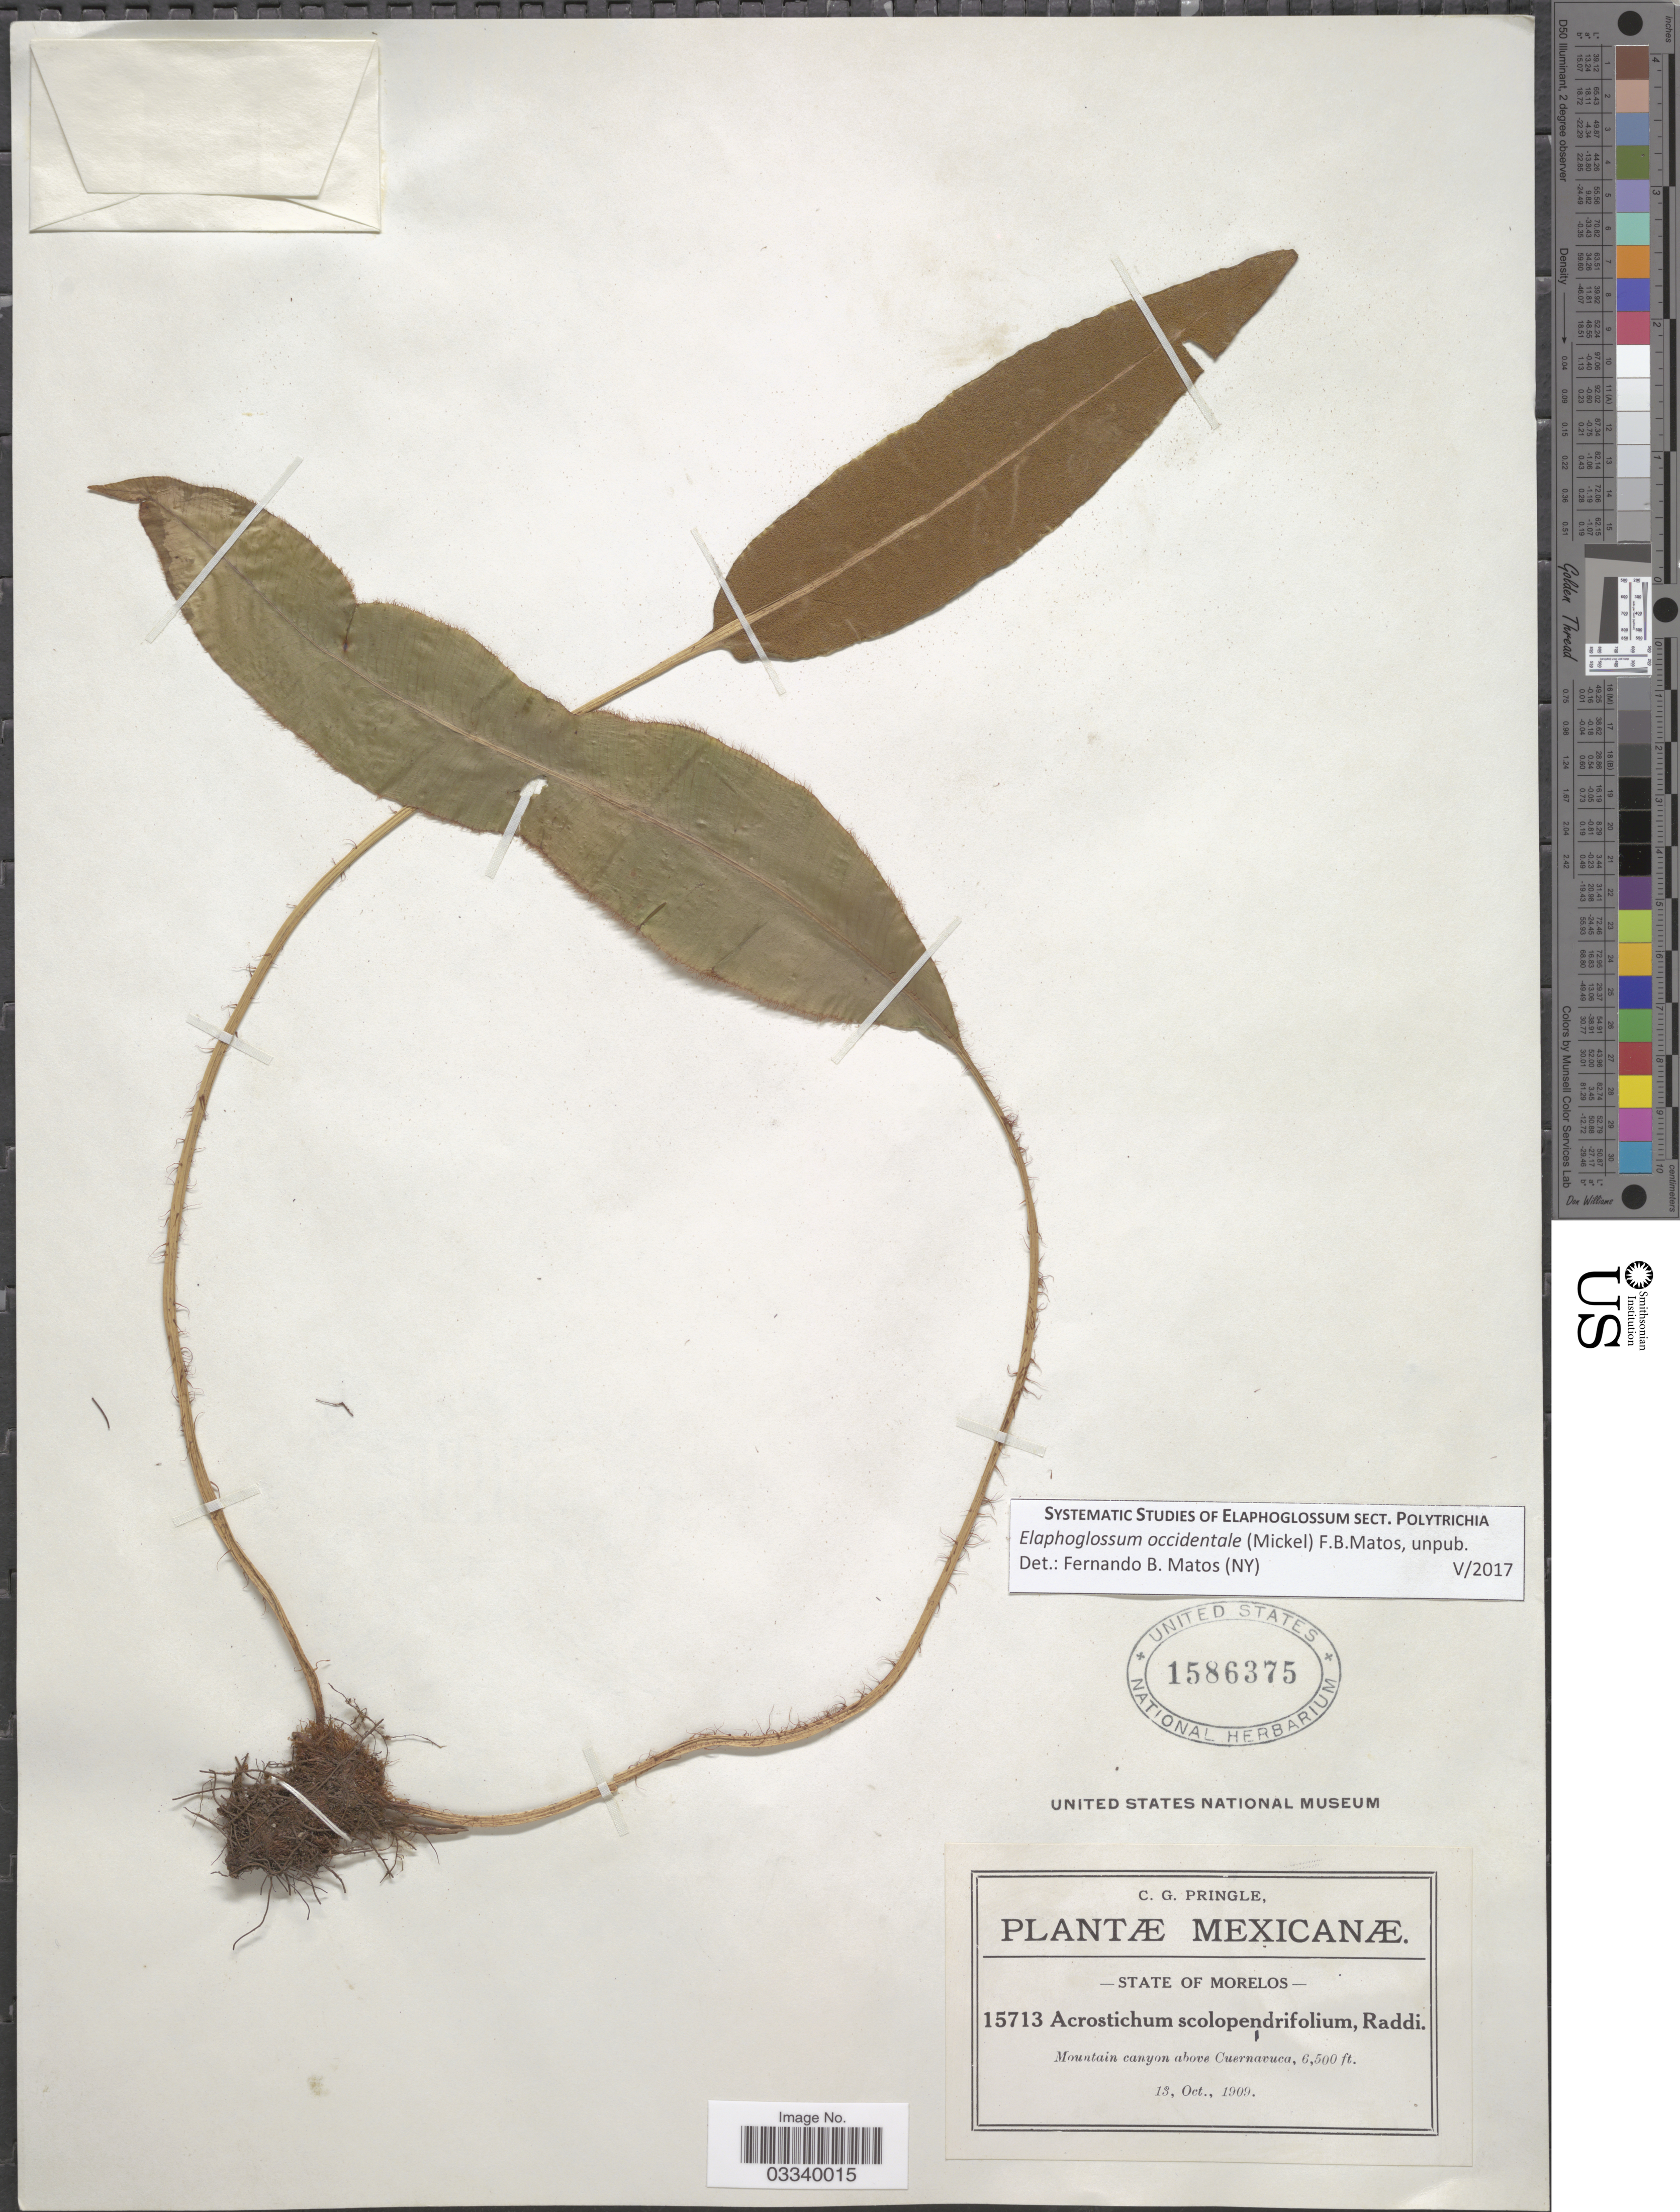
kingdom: Plantae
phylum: Tracheophyta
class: Polypodiopsida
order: Polypodiales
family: Dryopteridaceae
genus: Elaphoglossum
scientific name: Elaphoglossum occidentale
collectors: C. G. Pringle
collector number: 15713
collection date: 1909-10-13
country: Mexico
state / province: Morelos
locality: Mountain canyon above Cuernavuca.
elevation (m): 1981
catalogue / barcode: US 1586375